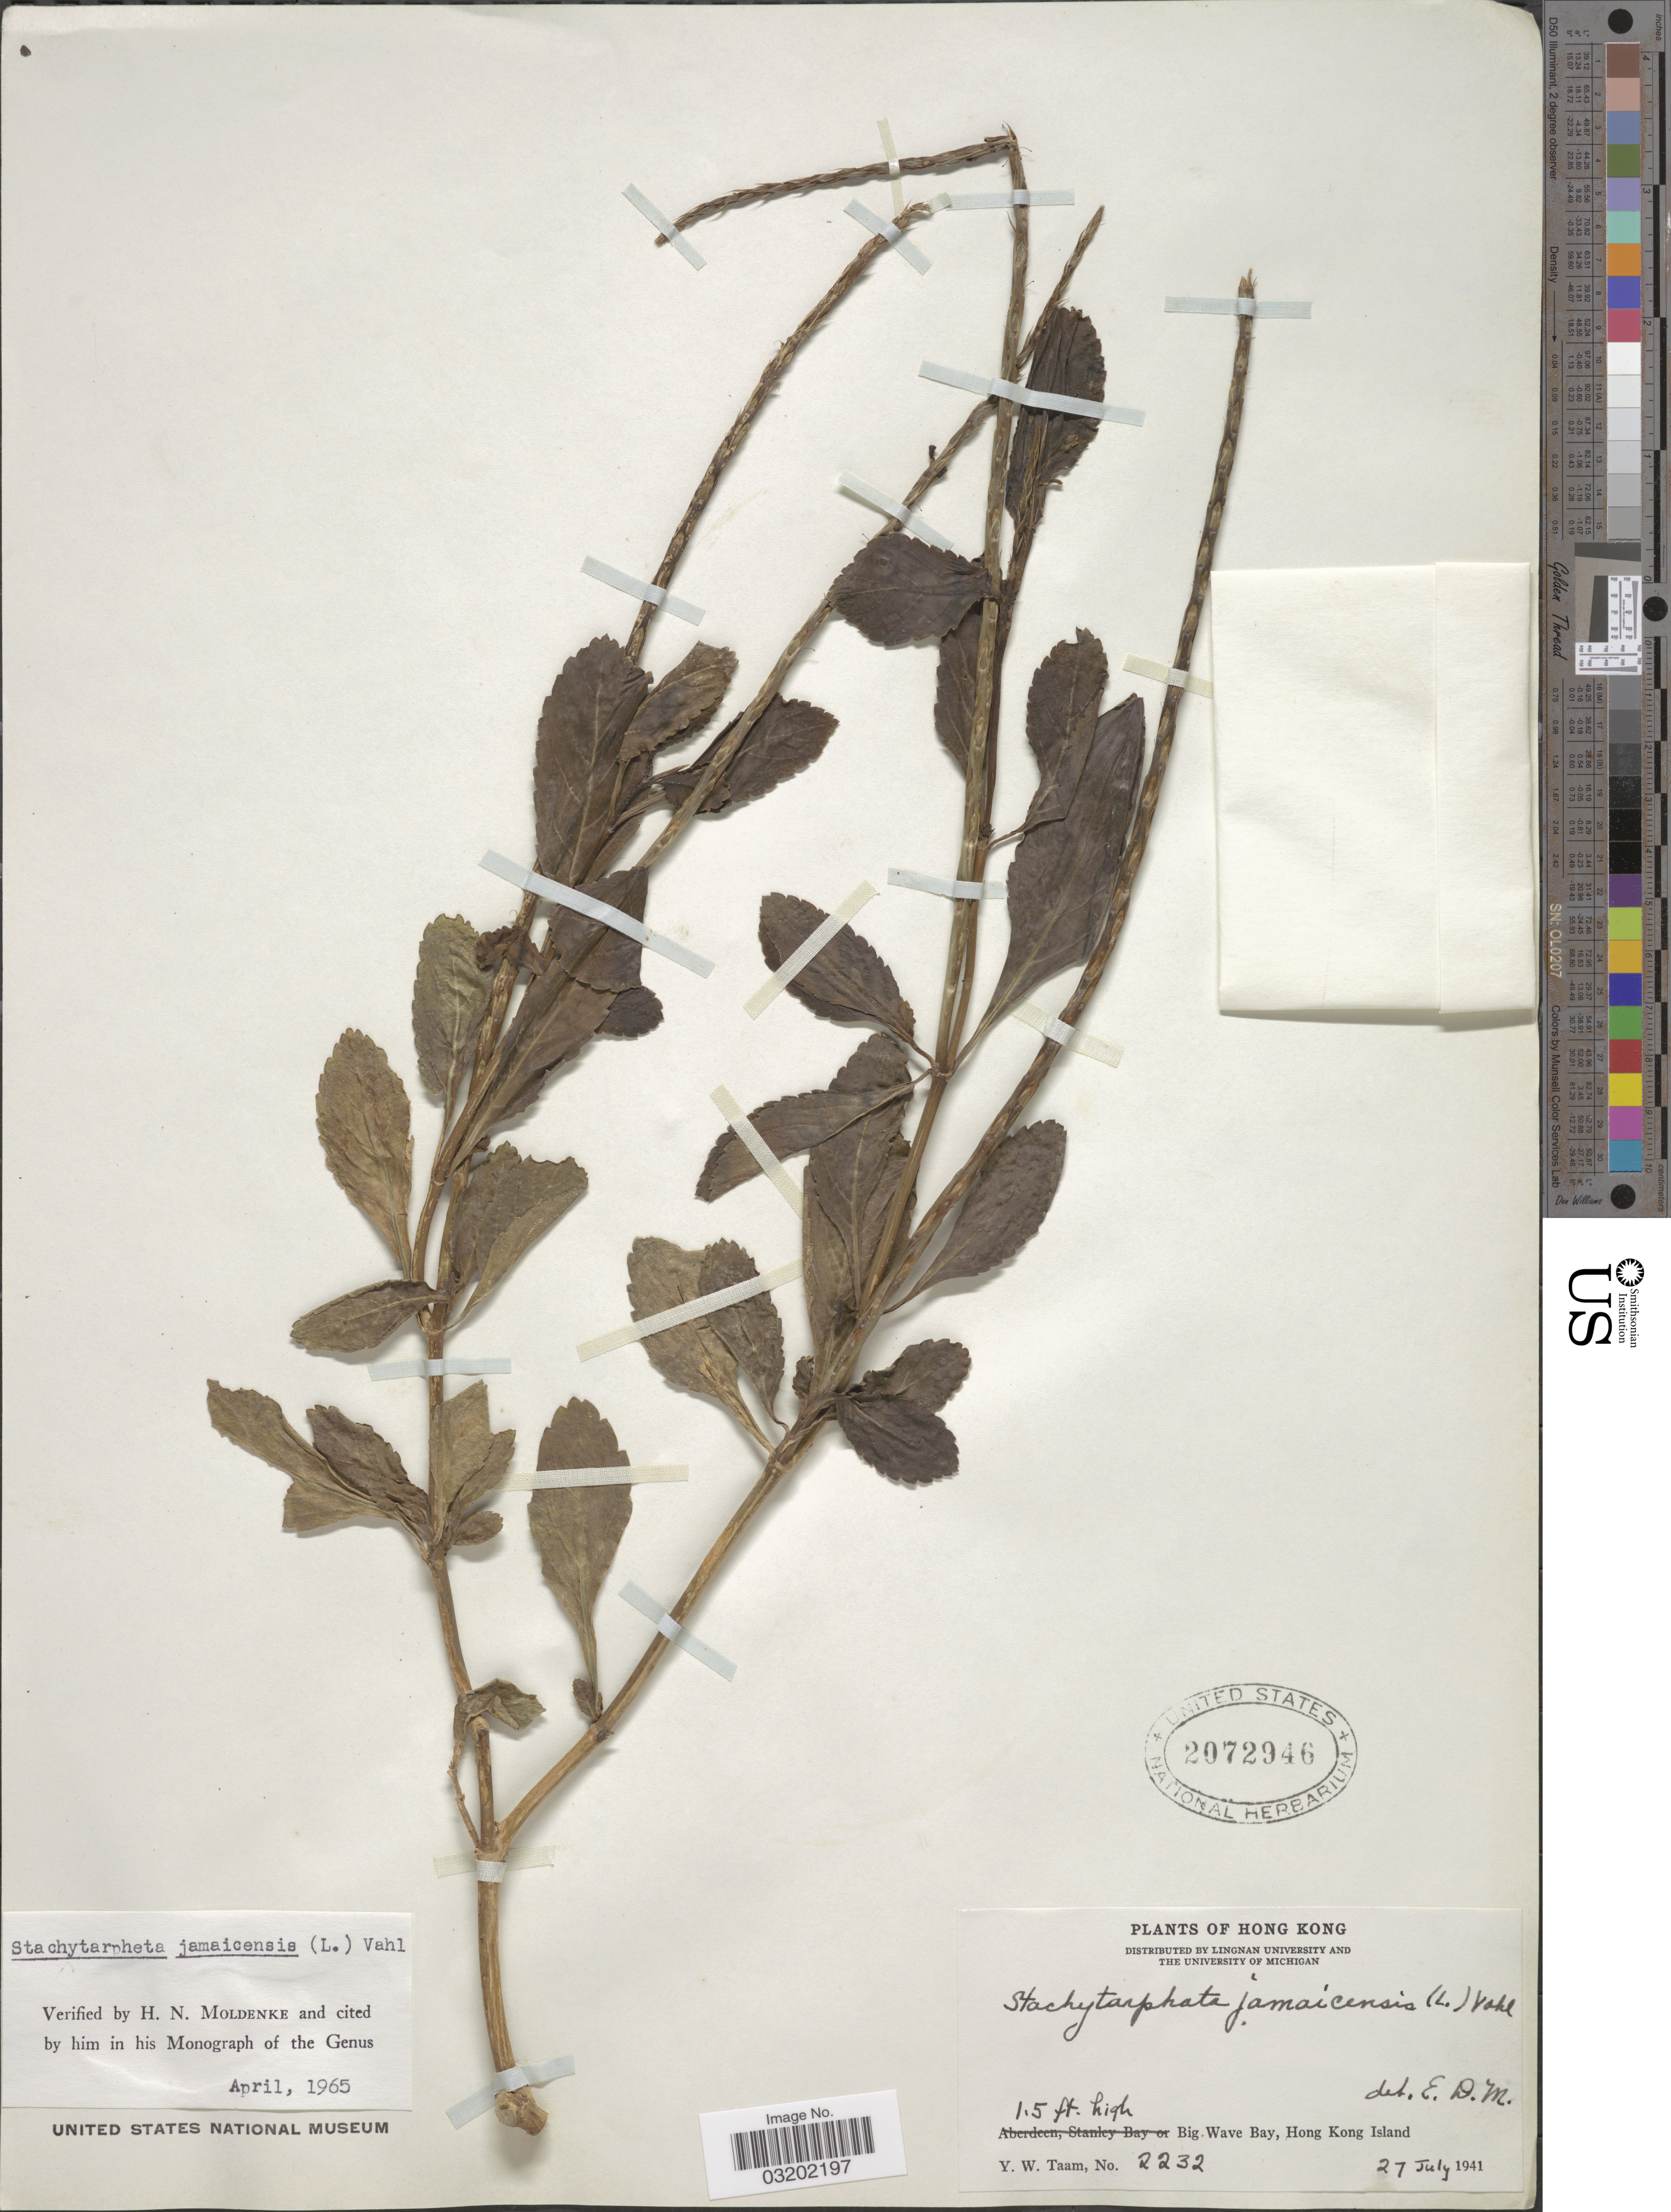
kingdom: Plantae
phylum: Tracheophyta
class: Magnoliopsida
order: Lamiales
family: Verbenaceae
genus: Stachytarpheta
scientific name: Stachytarpheta jamaicensis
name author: (L.) Vahl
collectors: Y. W. Taam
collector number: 2232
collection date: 1941-07-27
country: China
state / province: Hong Kong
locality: Big Wave Bay, Hong Kong Island.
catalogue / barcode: US 2072946